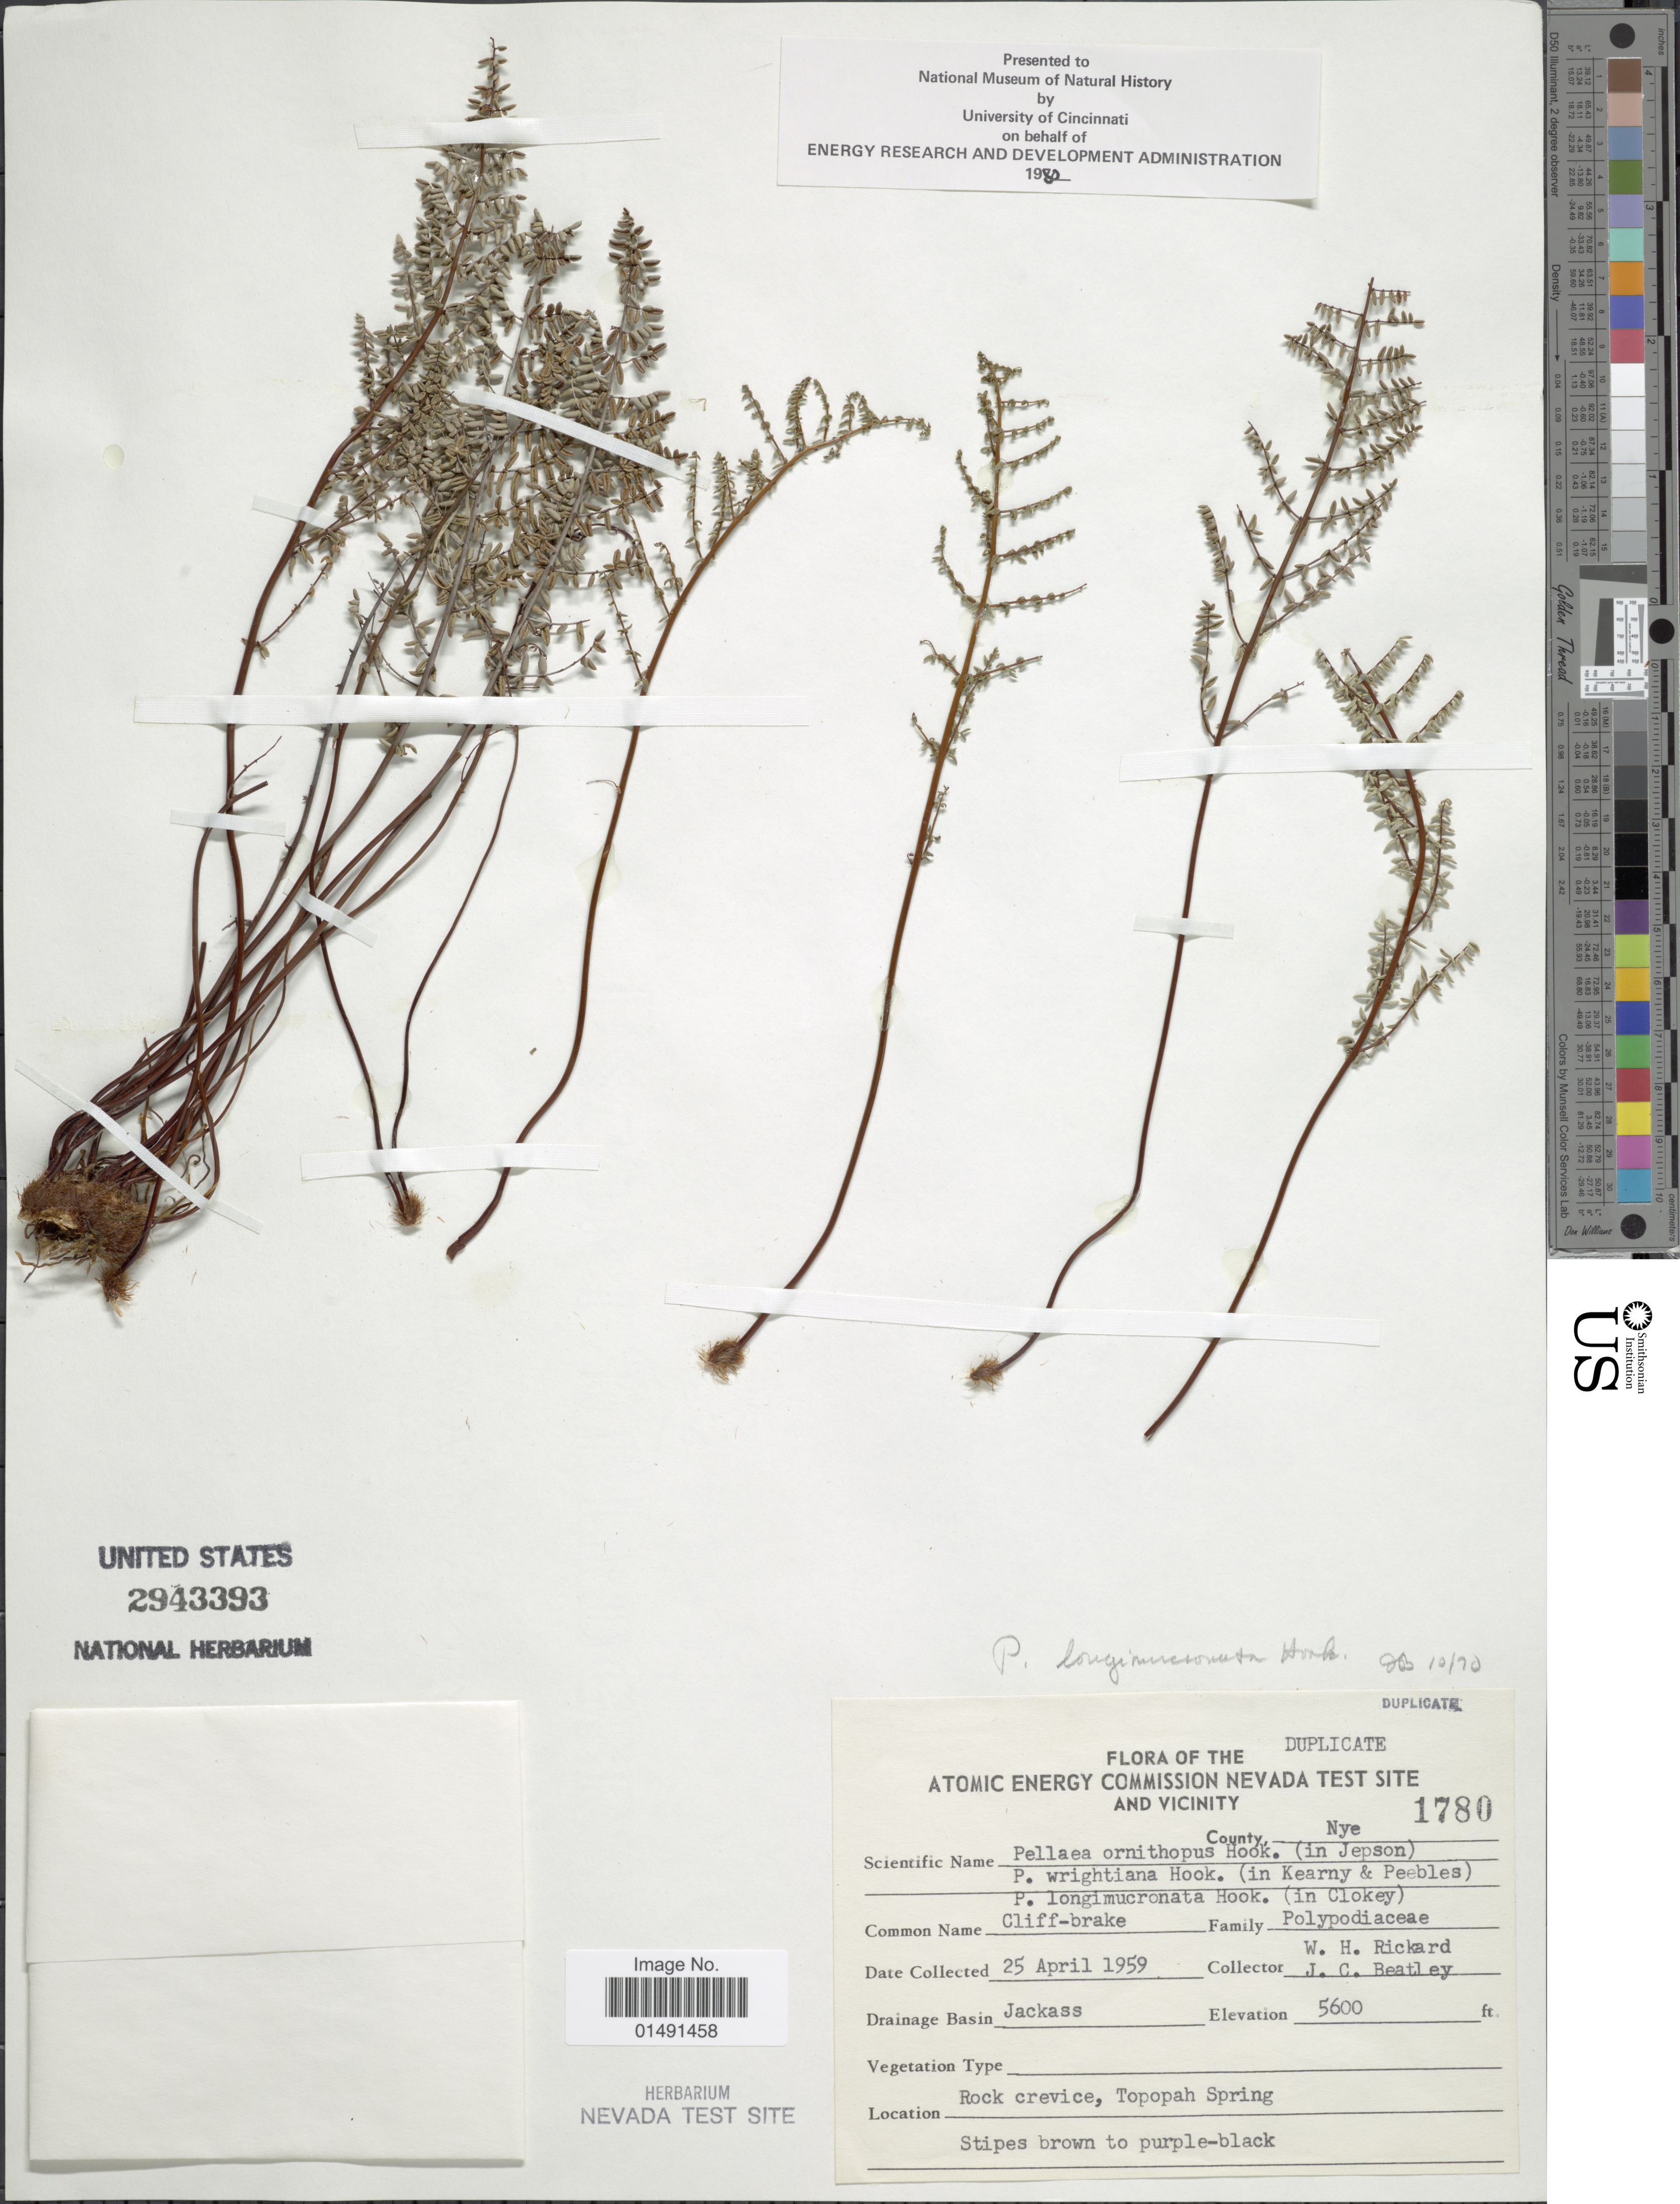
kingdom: Plantae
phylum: Tracheophyta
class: Polypodiopsida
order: Polypodiales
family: Pteridaceae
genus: Pellaea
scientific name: Pellaea mucronata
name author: (D.C. Eaton) D.C. Eaton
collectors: W. Richard & J. C. Beatley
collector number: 1780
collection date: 1959-04-25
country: United States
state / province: Nevada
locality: Atomic Energy Commission Nevada Test Site and vicinity, Nye, Rock crevice, Topopah Springs, Drainage, Jackass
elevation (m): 1707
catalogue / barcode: US 2943393